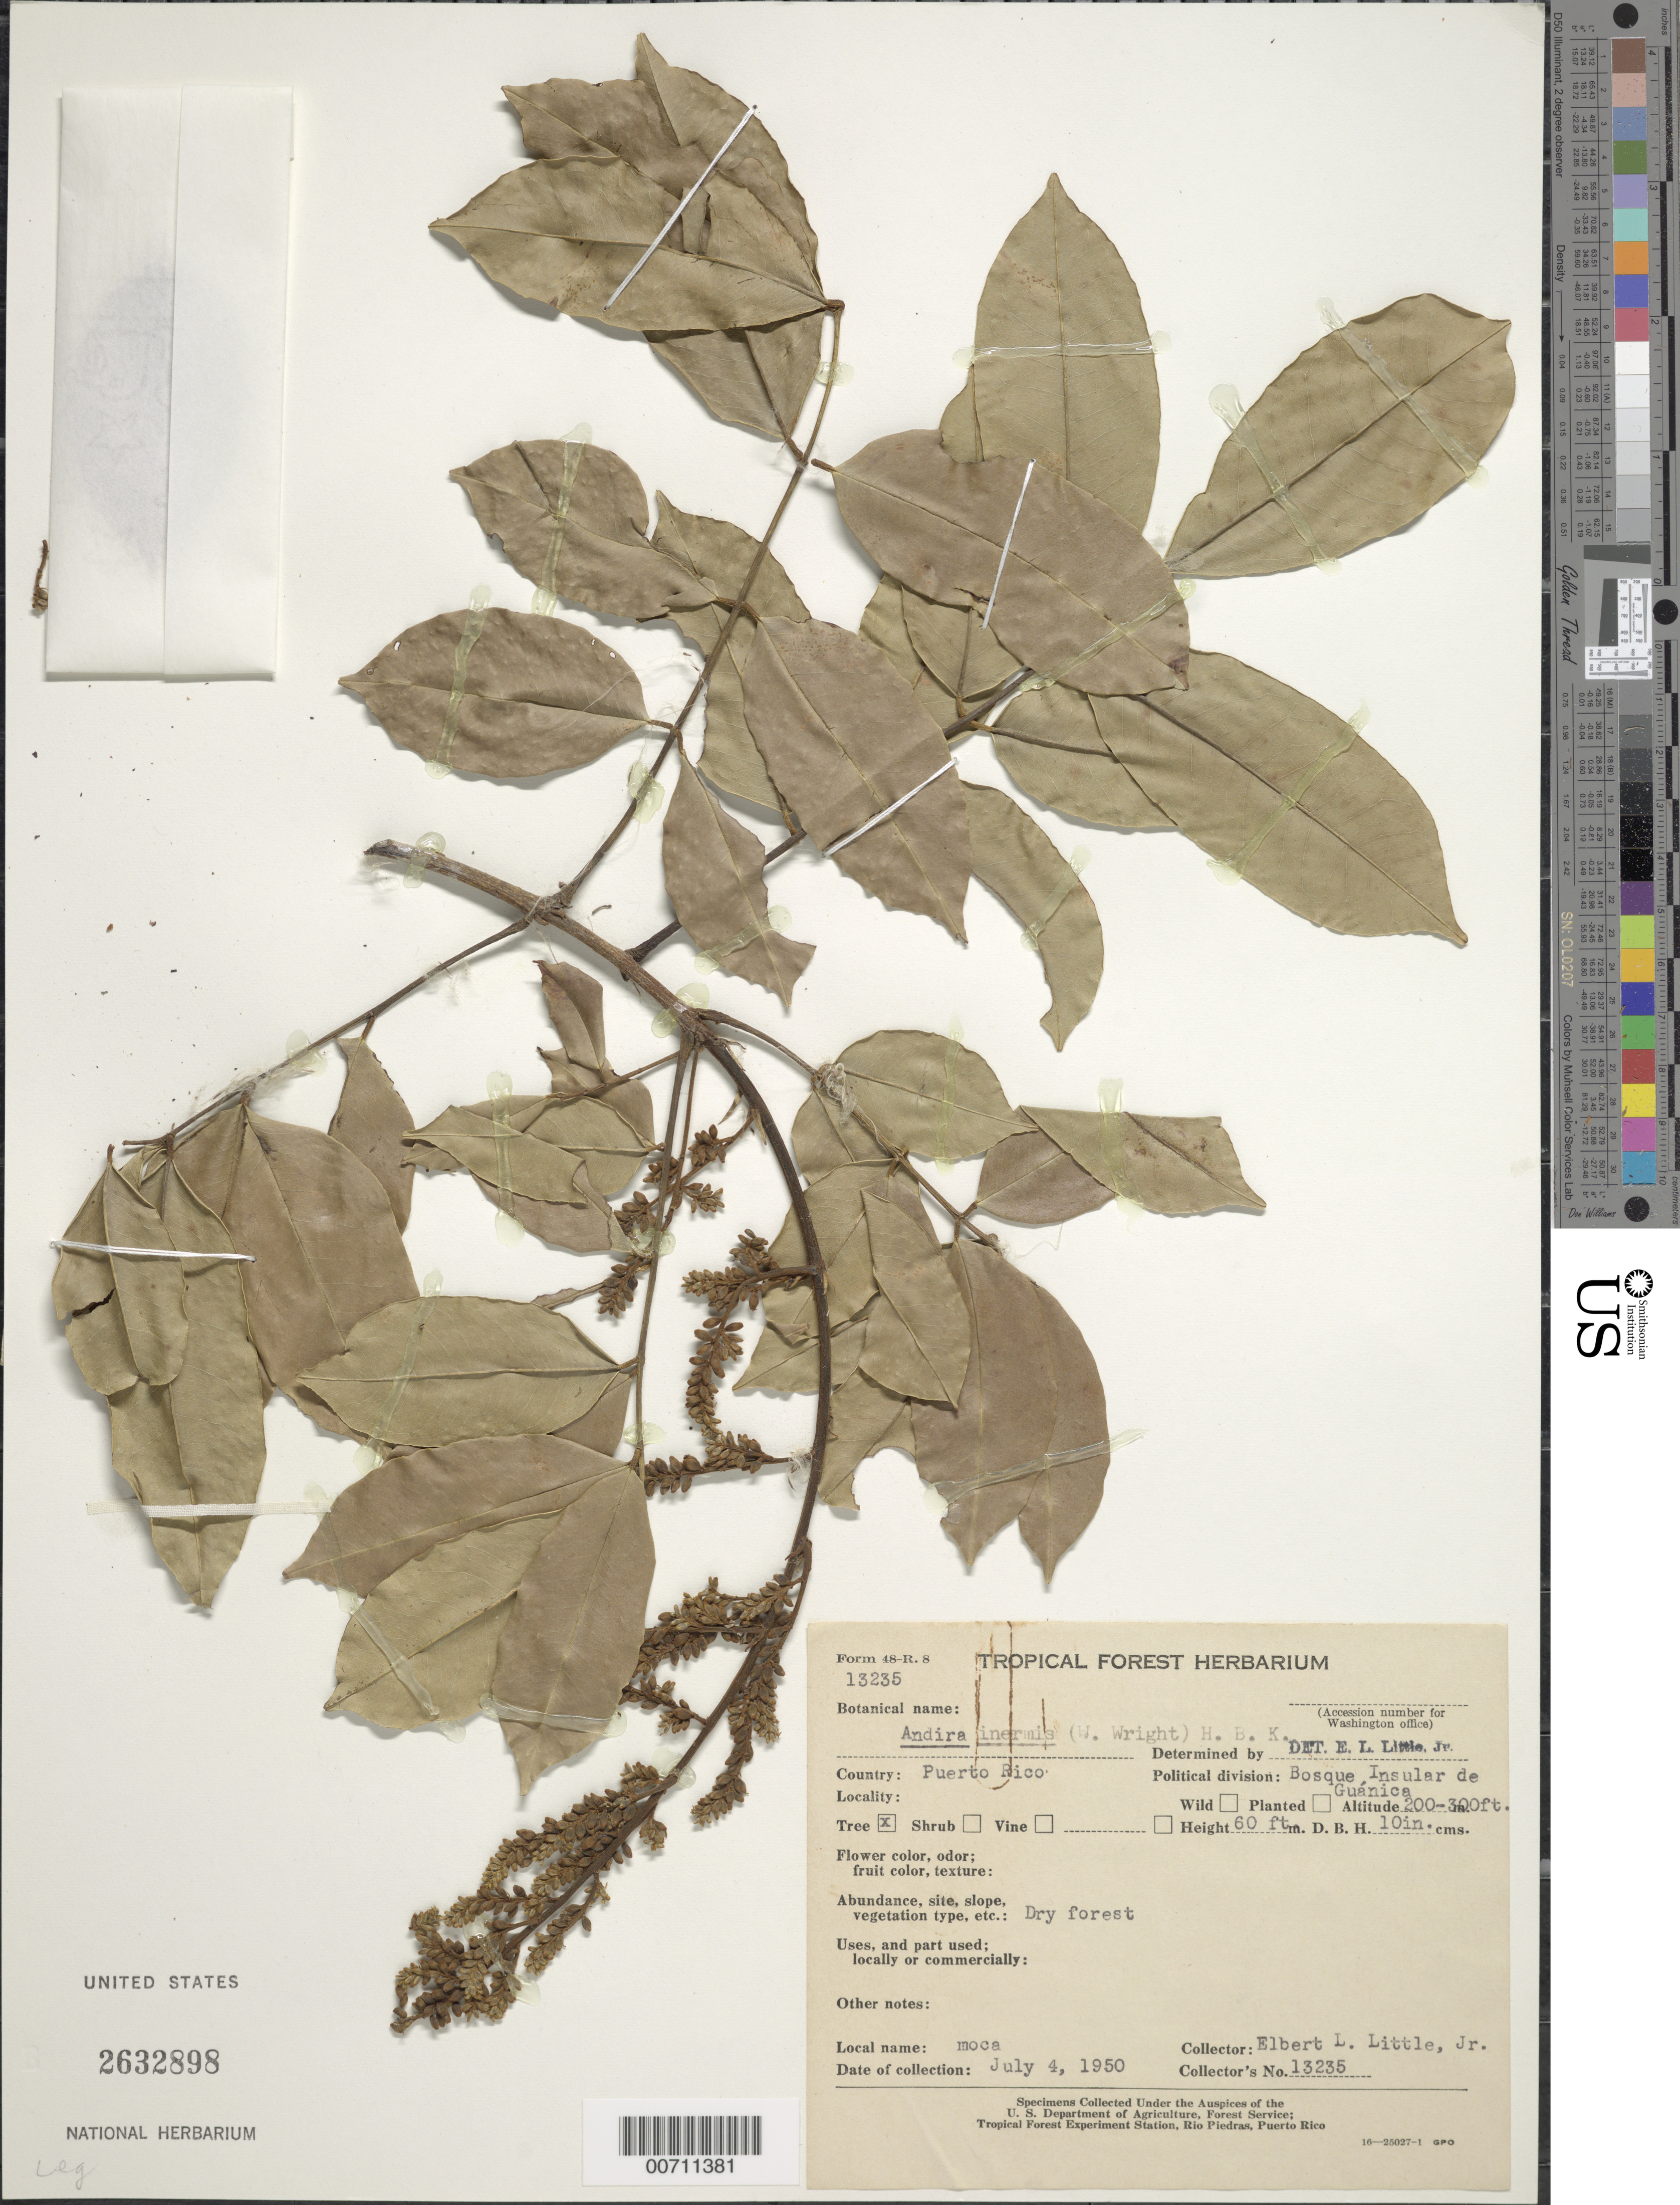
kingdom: Plantae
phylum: Tracheophyta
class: Magnoliopsida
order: Fabales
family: Fabaceae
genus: Andira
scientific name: Andira inermis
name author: (W. Wright) Kunth ex DC.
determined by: Little, Elbert L., Jr., (FSSR), United States Department of Agriculture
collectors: E. L. Little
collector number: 13235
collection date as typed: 04 Jul 1950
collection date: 1950-07-04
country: Puerto Rico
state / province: Guanica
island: Greater Antilles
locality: Bosque Insular de Guanica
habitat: Dry forest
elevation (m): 61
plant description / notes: Common name: moca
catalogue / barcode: US 2632898